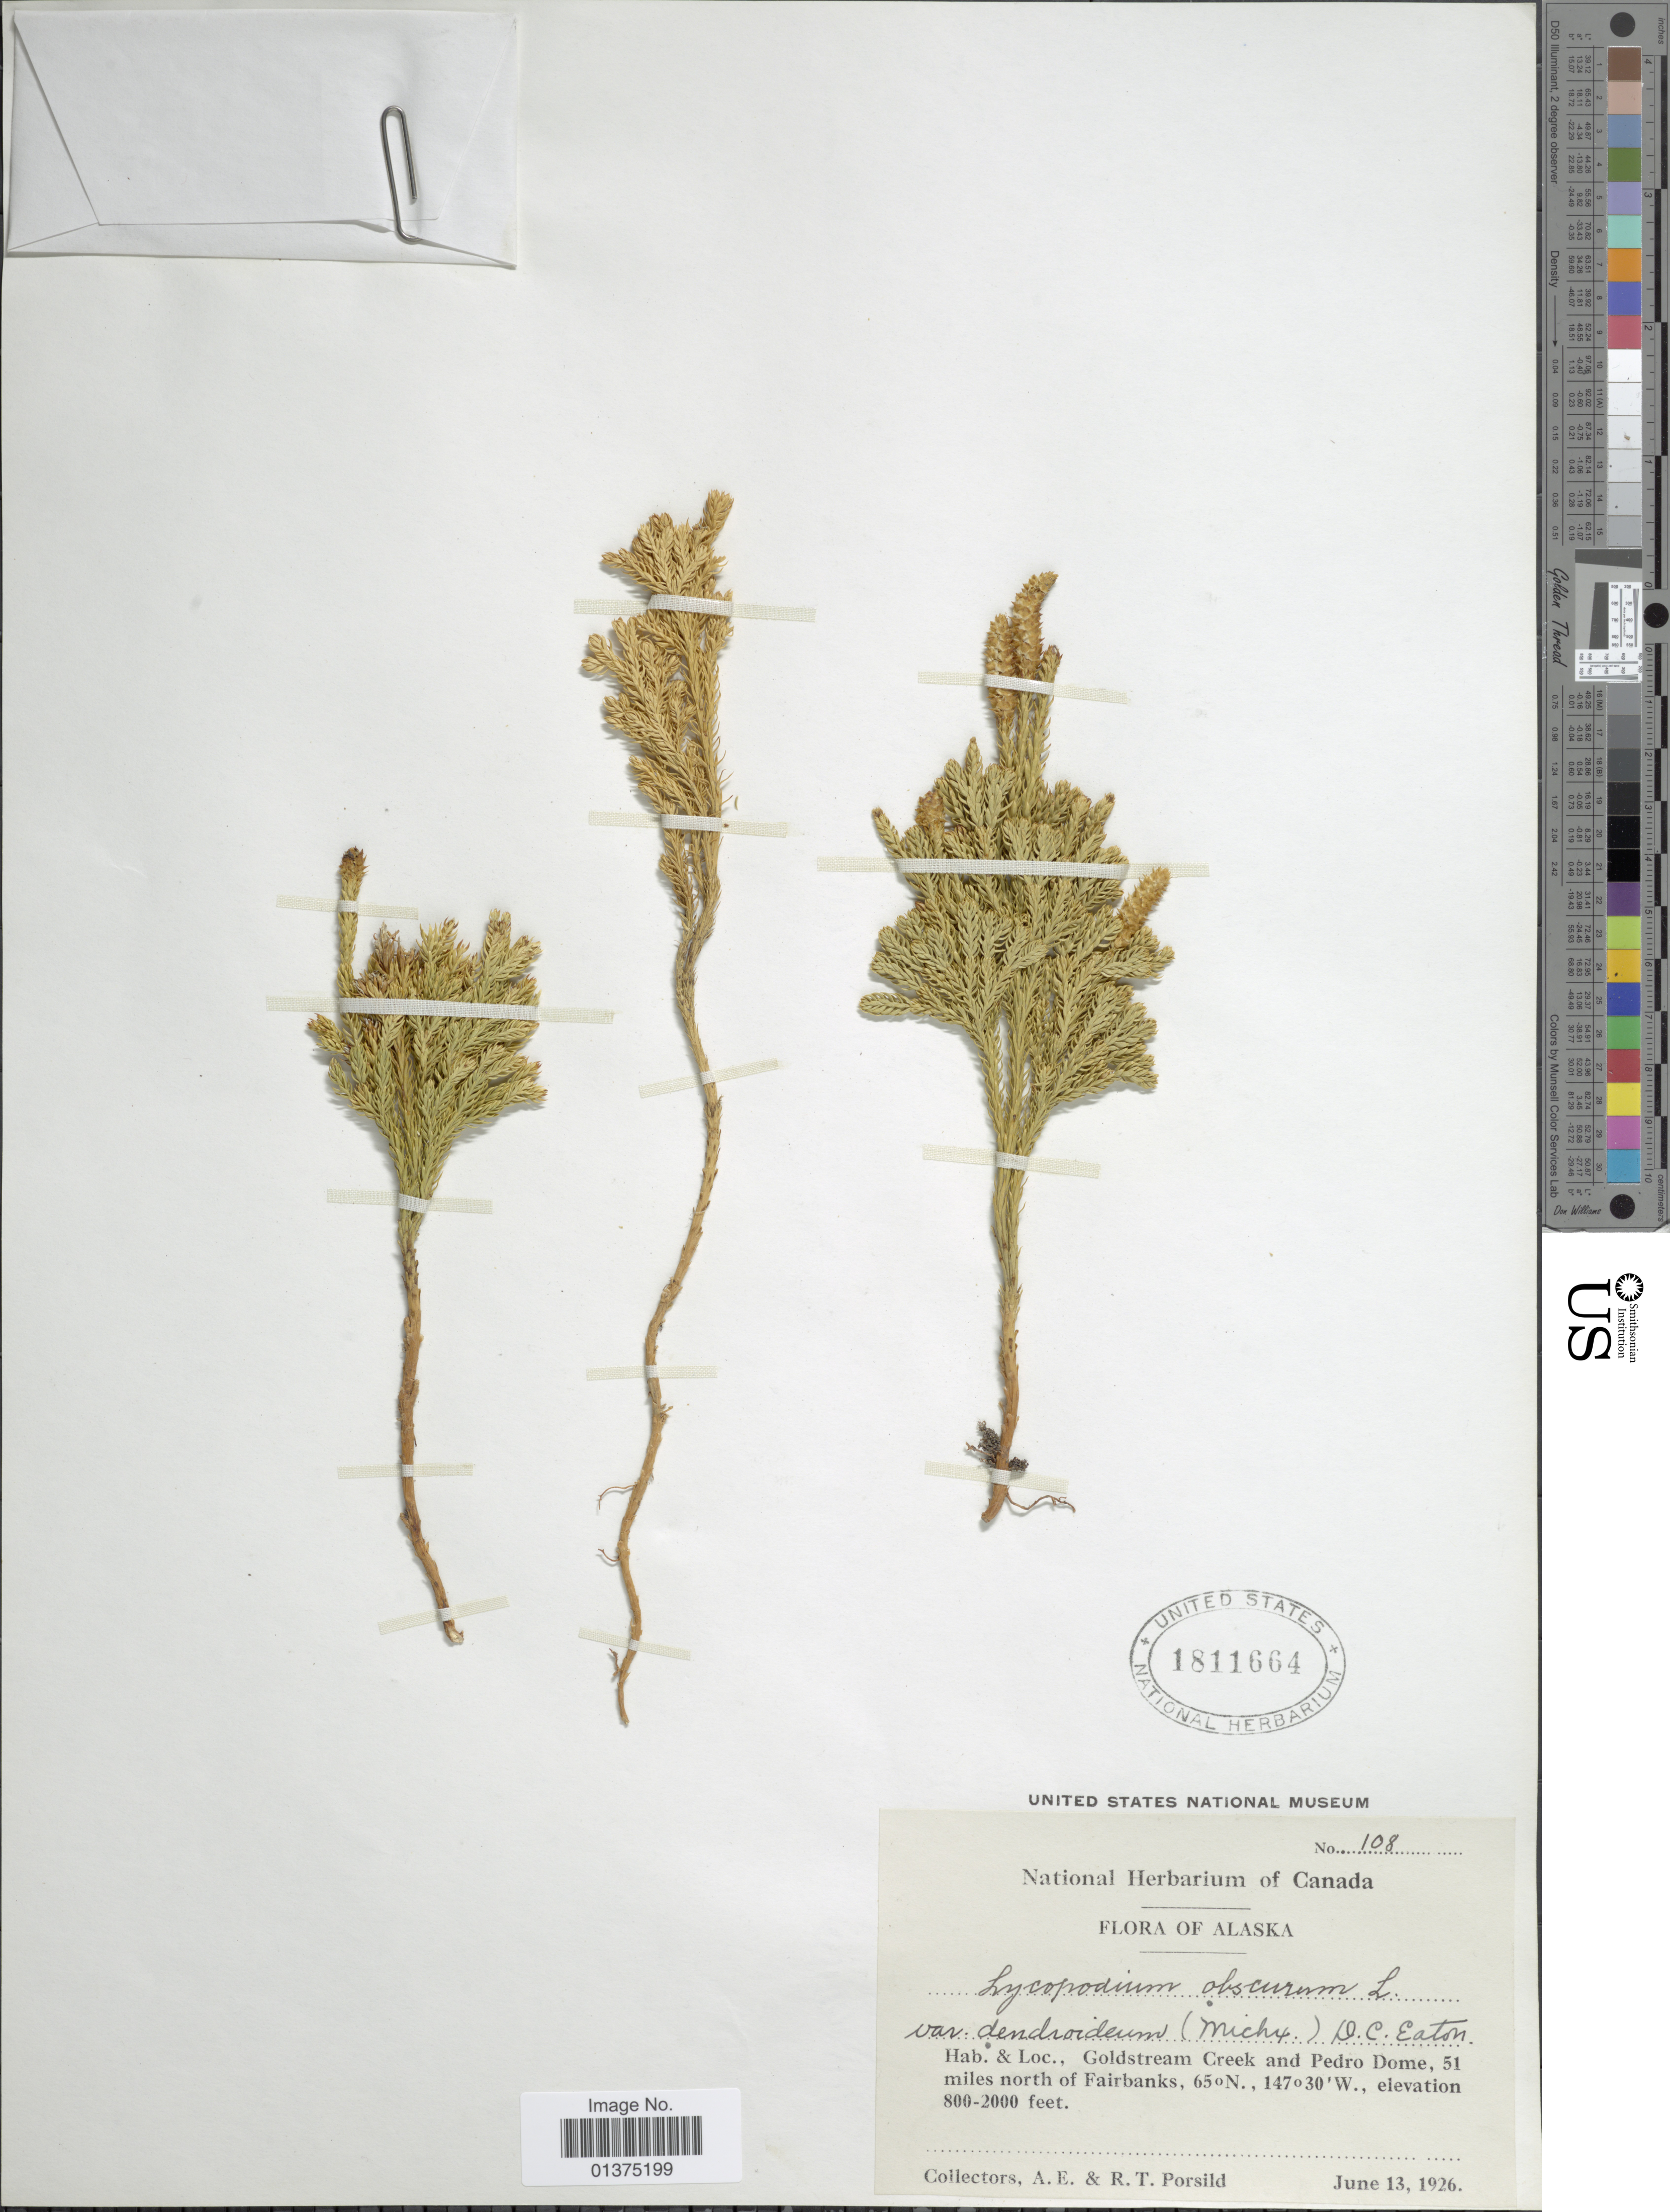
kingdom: Plantae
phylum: Tracheophyta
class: Lycopodiopsida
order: Lycopodiales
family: Lycopodiaceae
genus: Dendrolycopodium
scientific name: Dendrolycopodium dendroideum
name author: (Michx.) A. Haines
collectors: A. E. Porsild & R. T. Porsild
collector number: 108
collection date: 1926-06-13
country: United States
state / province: Alaska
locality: Goldstream Creek and Pedro Dome, 51 miles north of Fairbanks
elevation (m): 244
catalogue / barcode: US 1811664